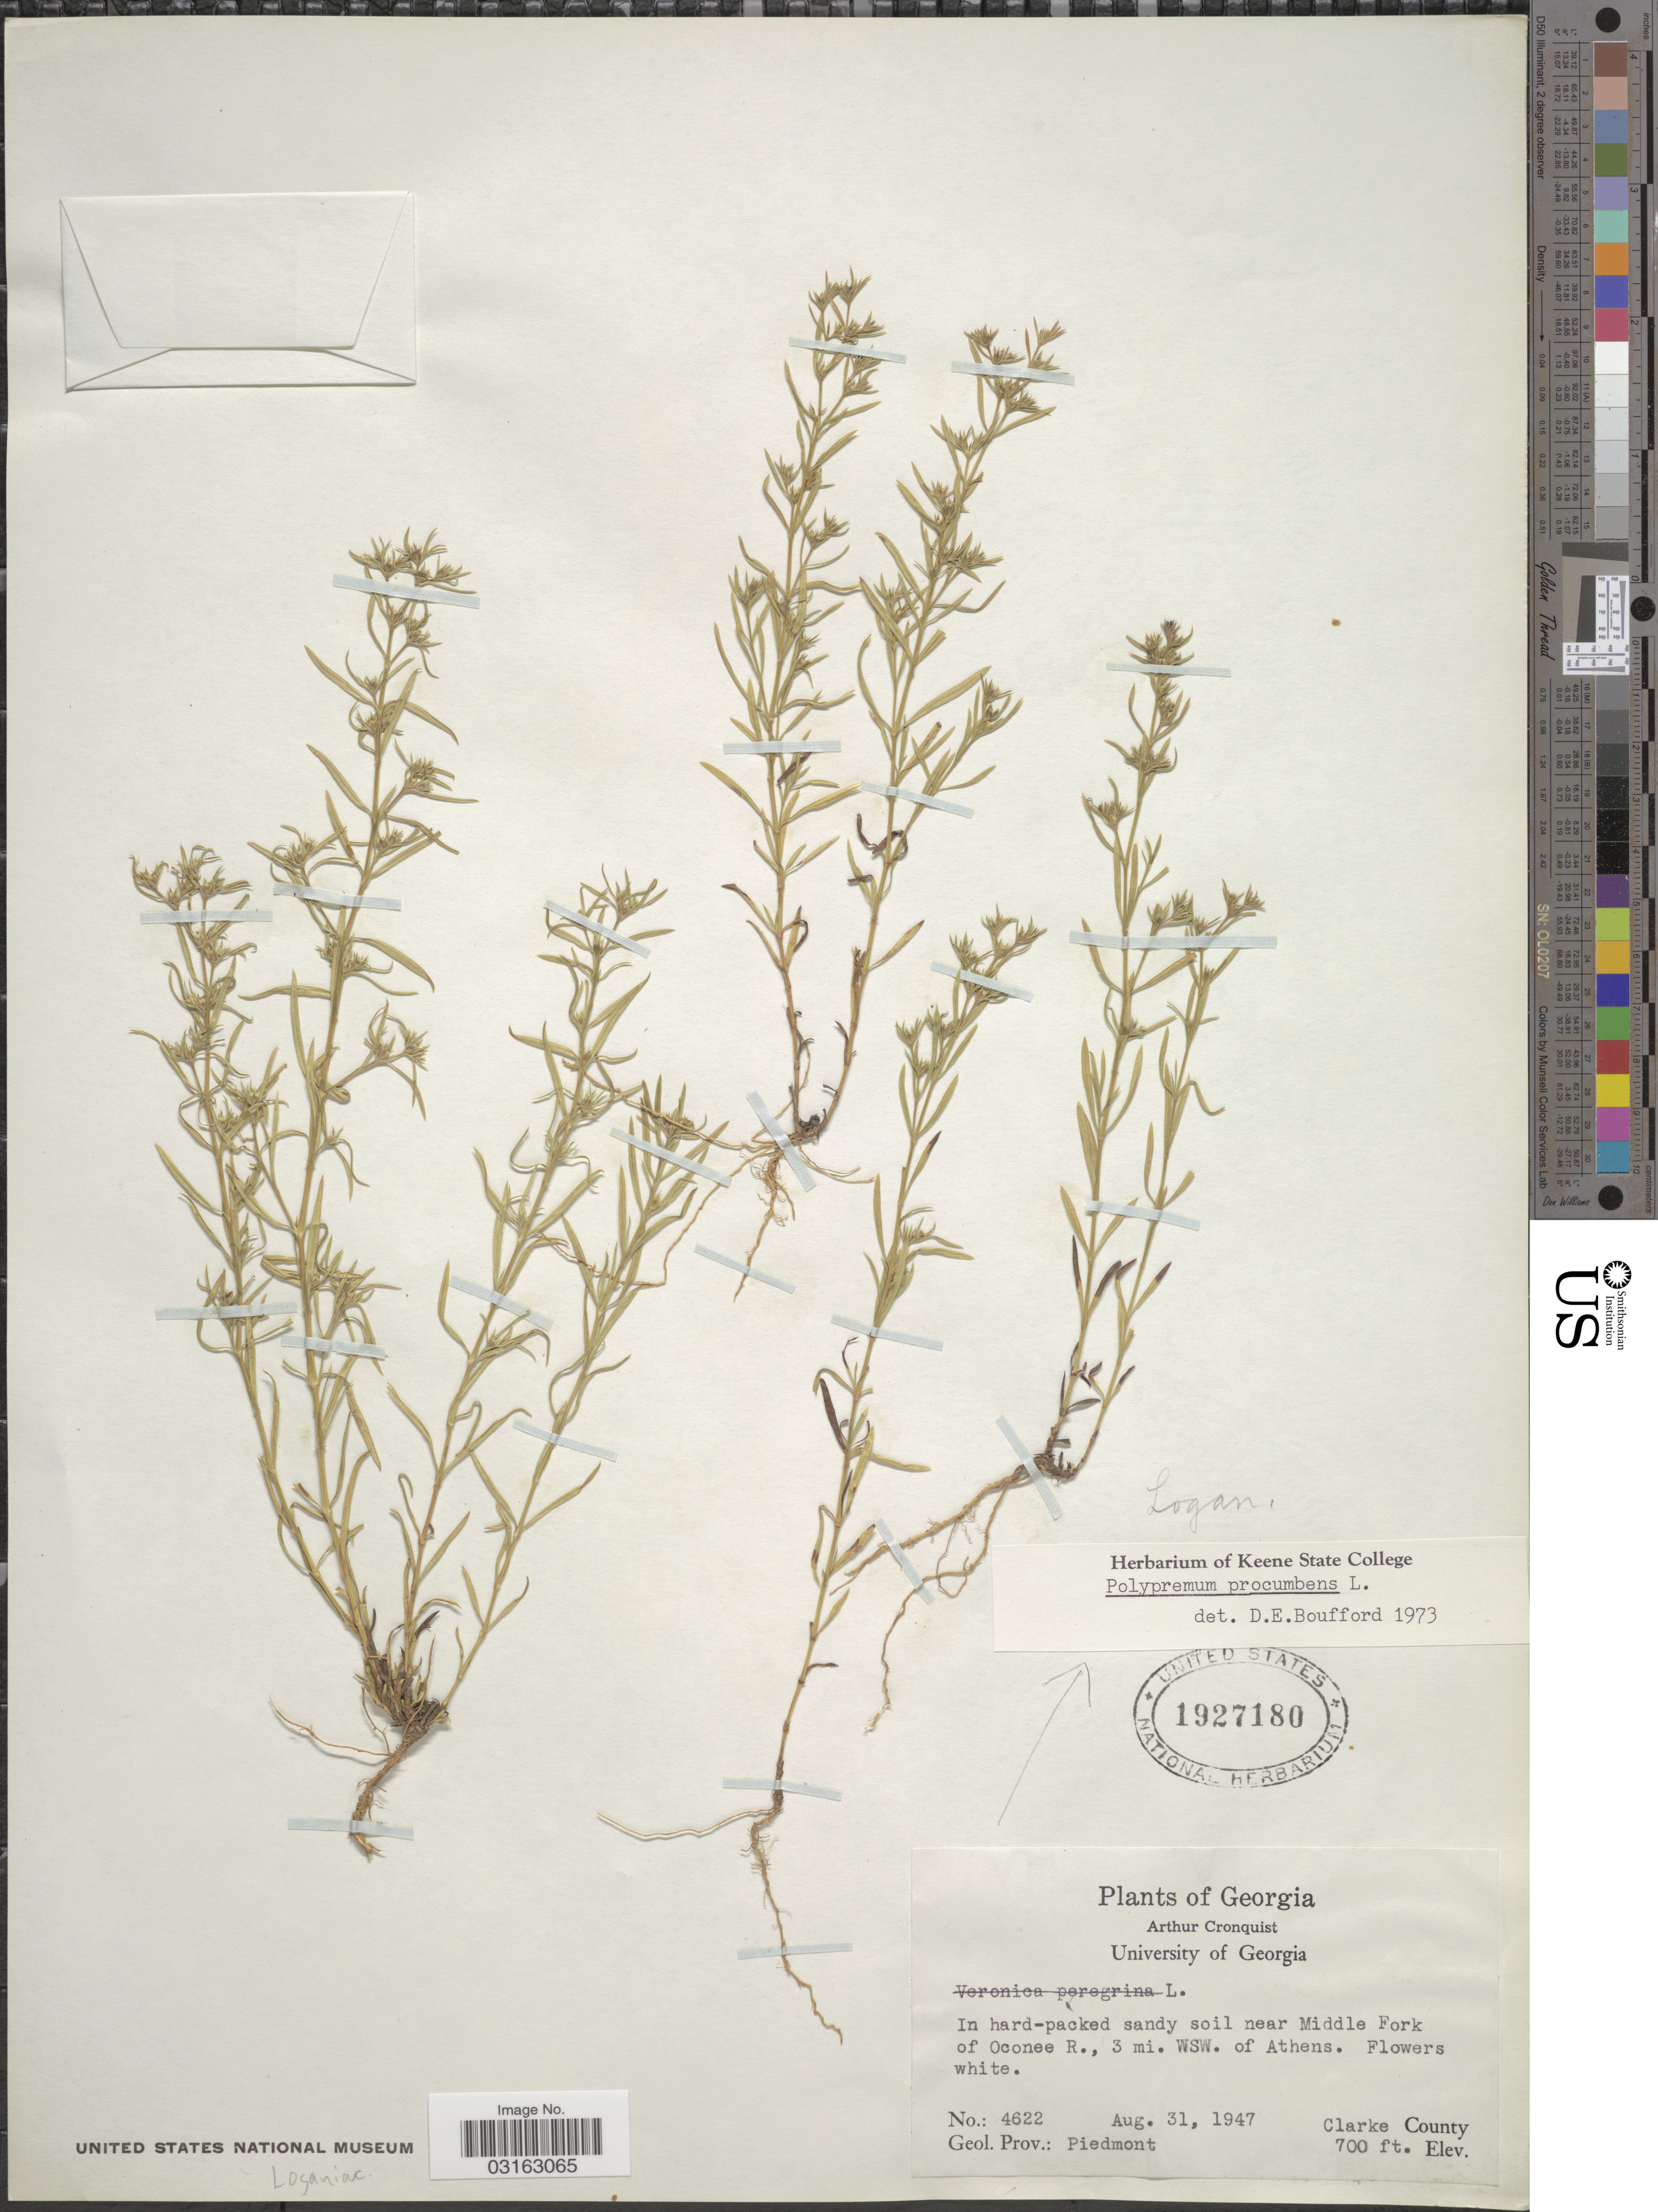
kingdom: Plantae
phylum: Tracheophyta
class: Magnoliopsida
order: Lamiales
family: Tetrachondraceae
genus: Polypremum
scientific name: Polypremum procumbens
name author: L.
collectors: A. J. Cronquist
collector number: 4622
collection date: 1947-08-31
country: United States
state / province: Georgia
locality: Near Middle Fork of Oconee R., 3 mi. WSW. of Athens. Clarke County. Geol. Prov.: Piedmont.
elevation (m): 213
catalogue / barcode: US 1927180